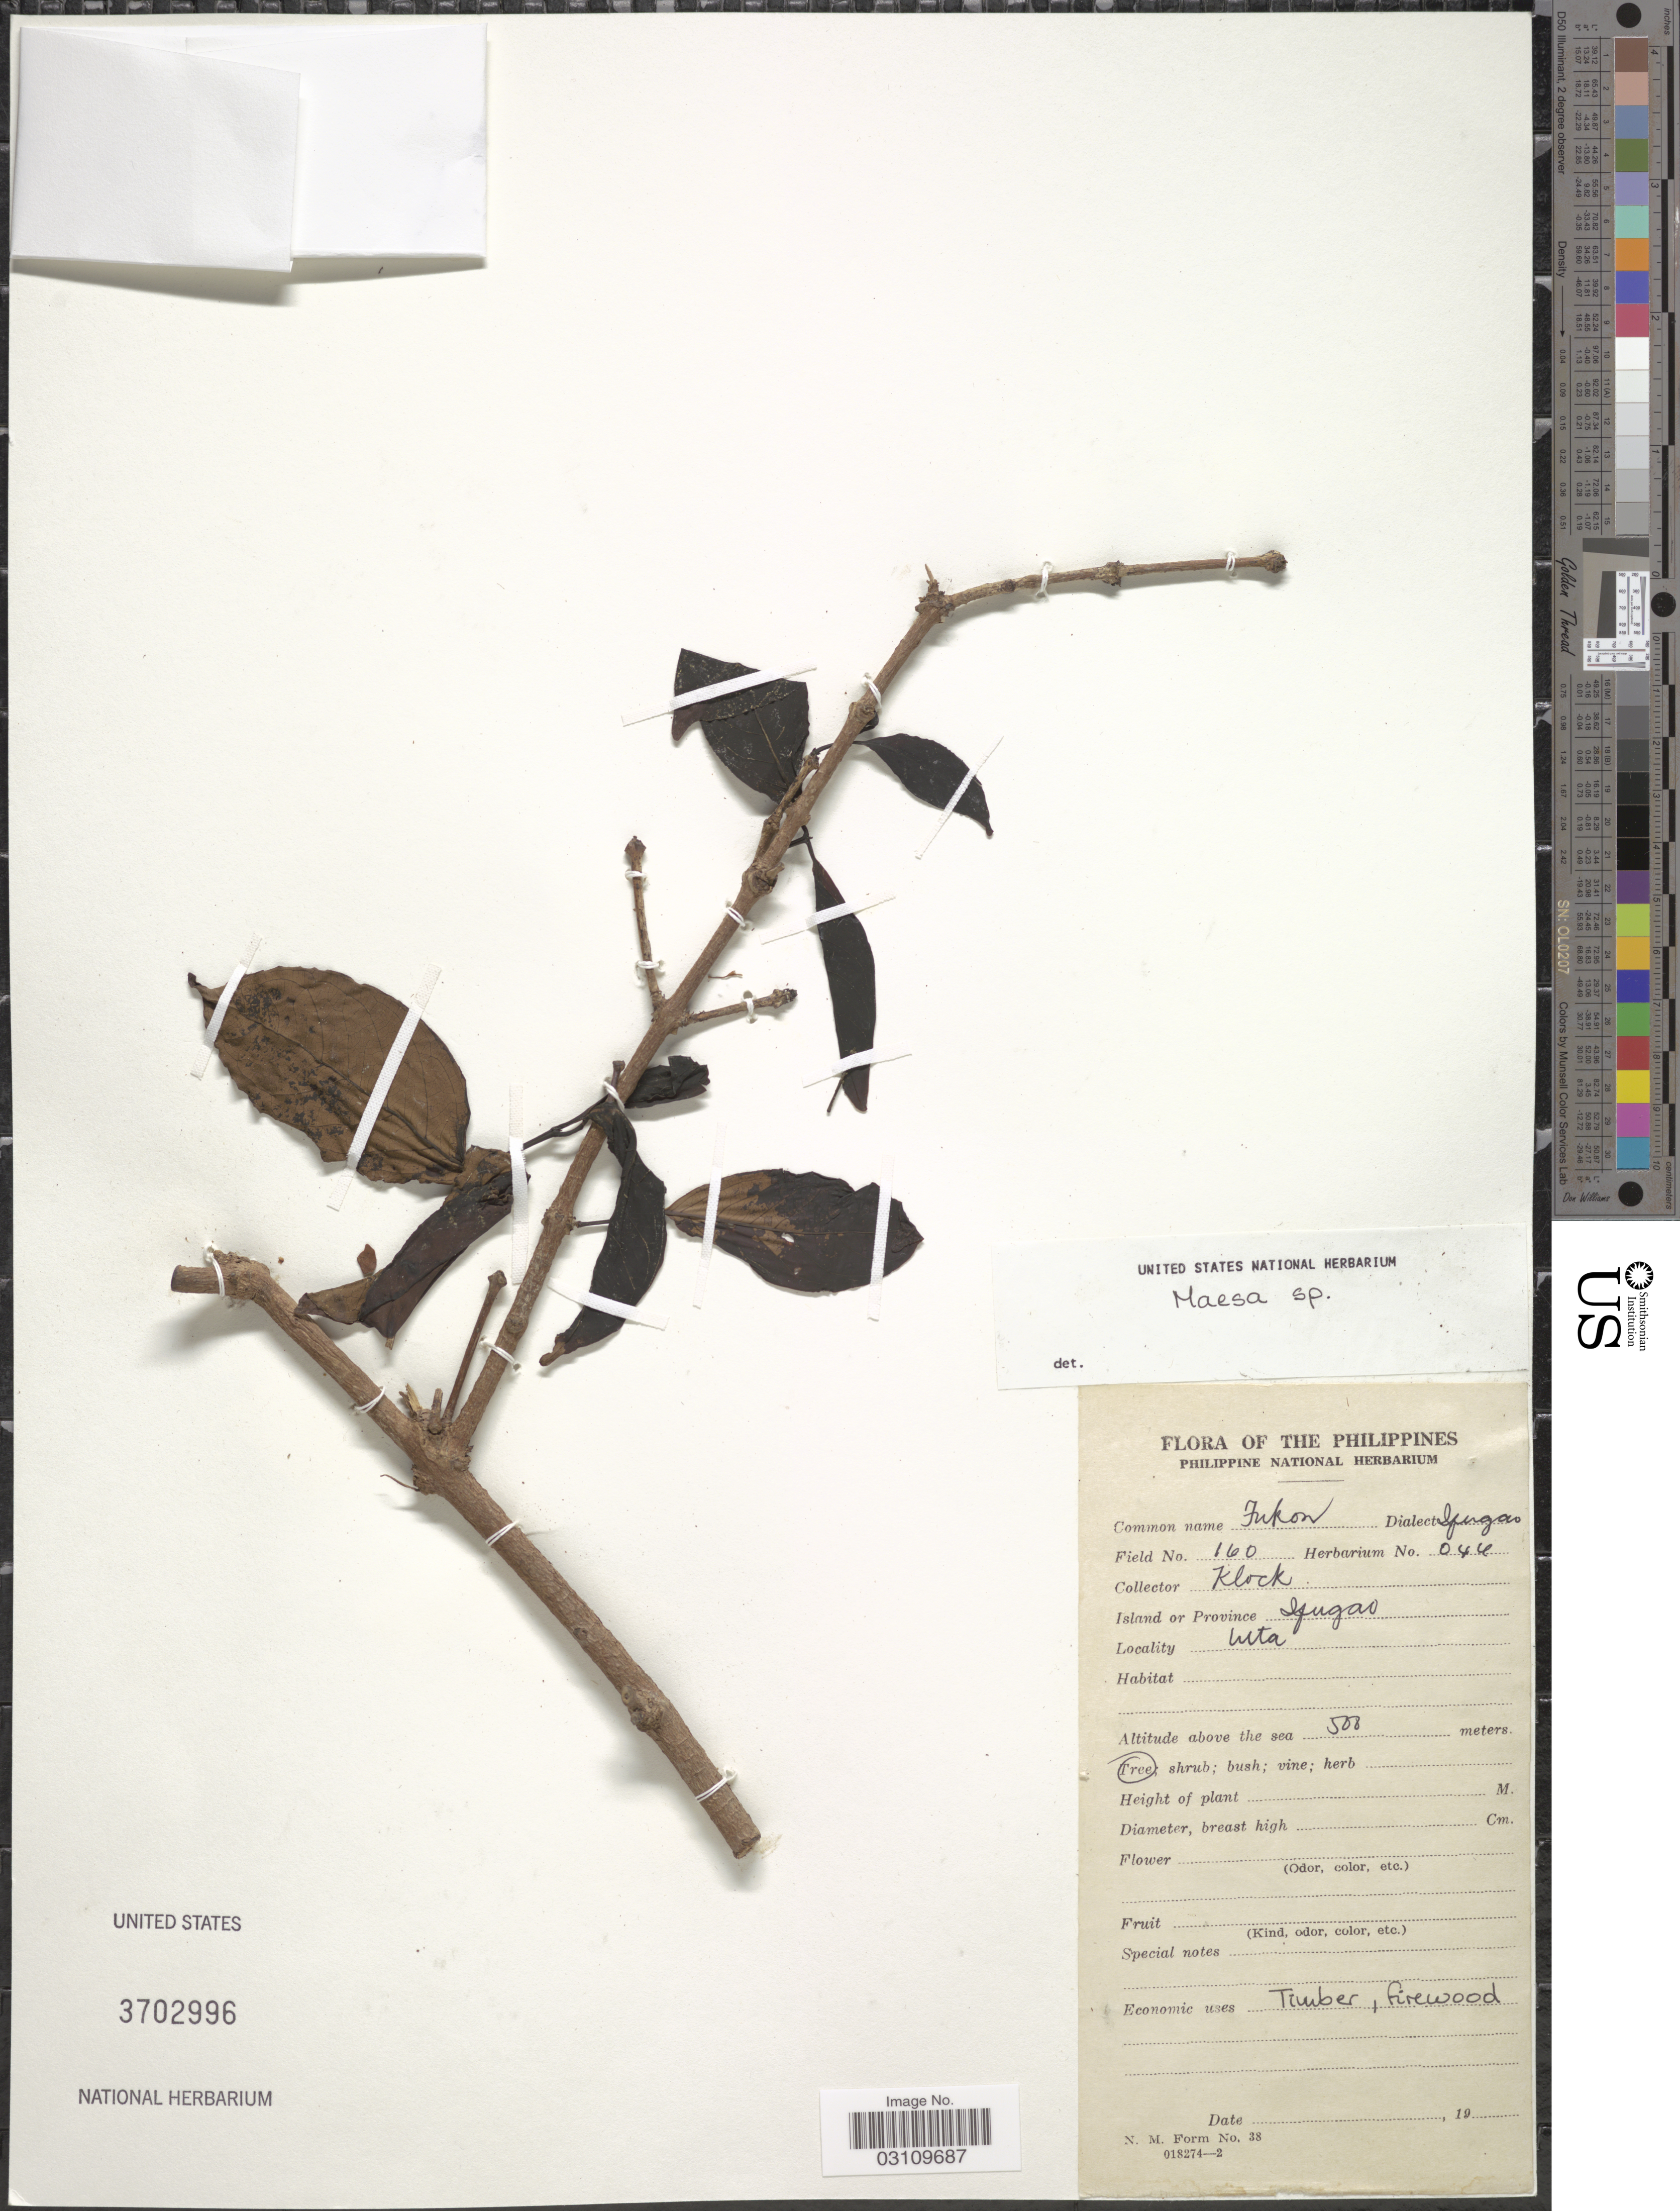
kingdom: Plantae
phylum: Tracheophyta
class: Magnoliopsida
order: Ericales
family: Primulaceae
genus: Maesa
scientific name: Maesa sp.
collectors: Klock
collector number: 160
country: Philippines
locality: Island or Province Ifugao, Luta.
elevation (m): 508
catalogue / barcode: US 3702996